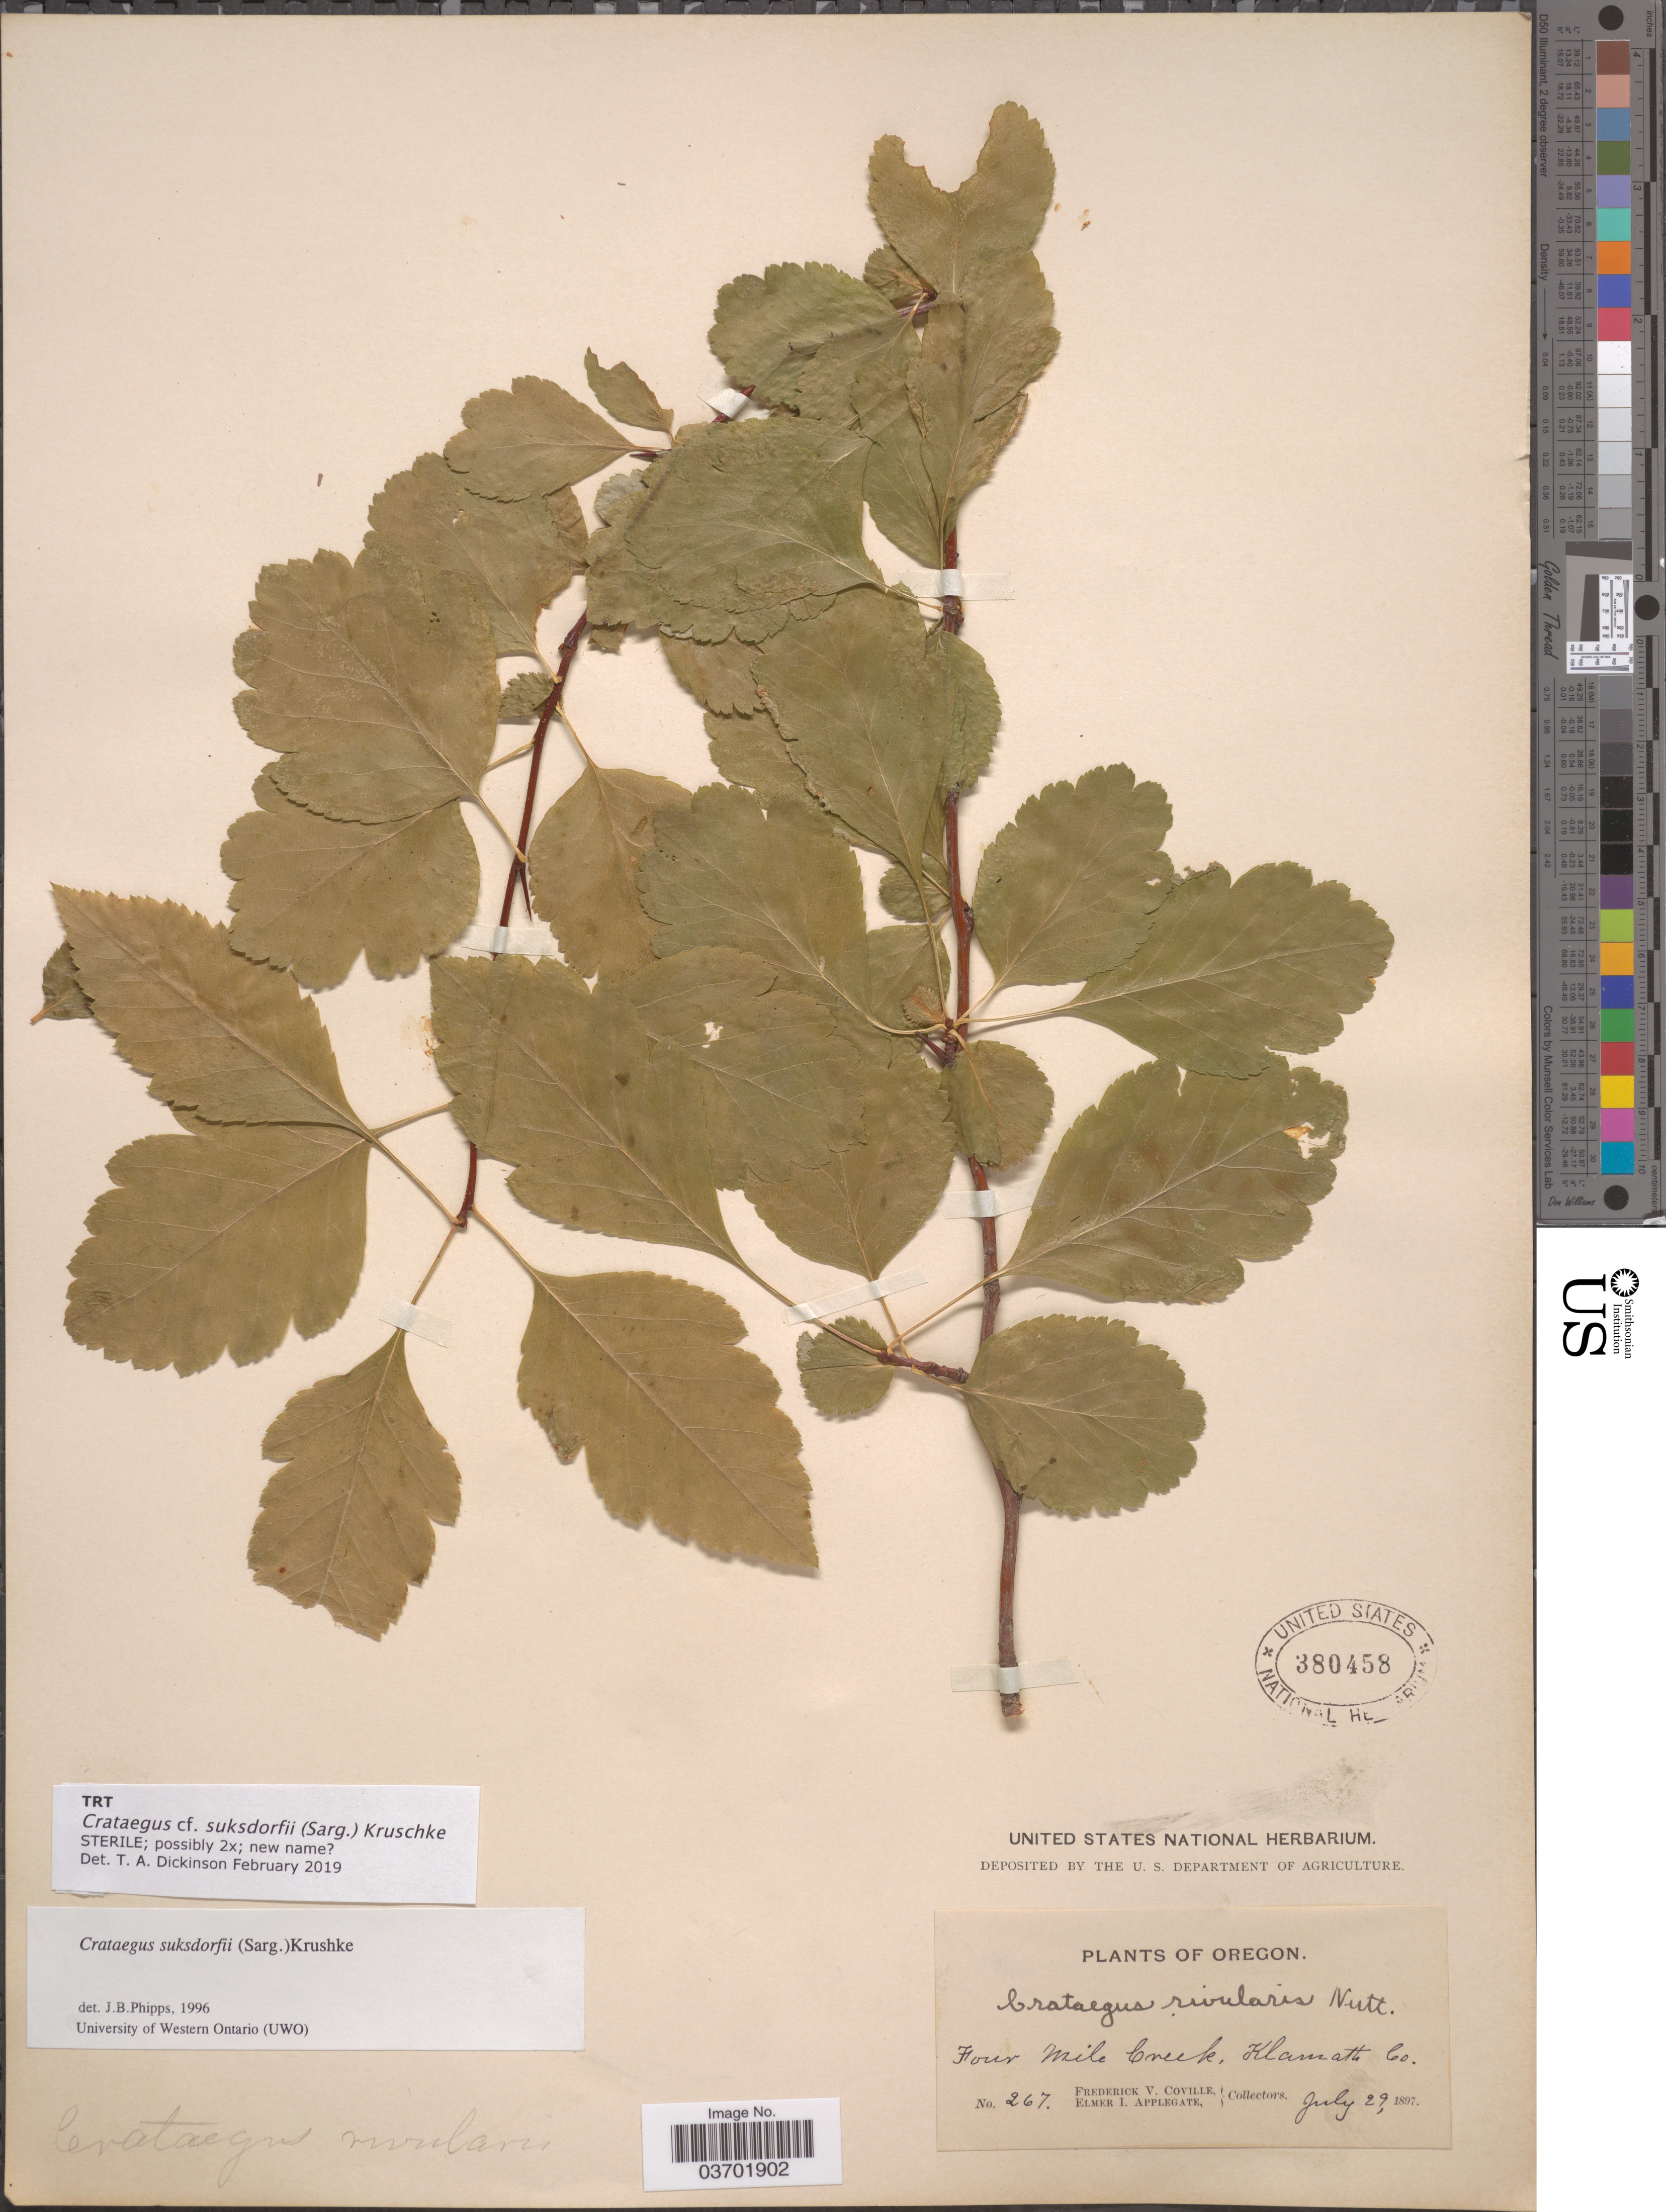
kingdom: Plantae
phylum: Tracheophyta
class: Magnoliopsida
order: Rosales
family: Rosaceae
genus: Crataegus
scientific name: Crataegus suksdorfii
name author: (Sarg.) Kruschke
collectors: F. V. Coville & E. I. Applegate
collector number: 267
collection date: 1897-07-29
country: United States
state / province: Oregon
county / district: Klamath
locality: Four Mile Creek, Klamath Co.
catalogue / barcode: US 380458